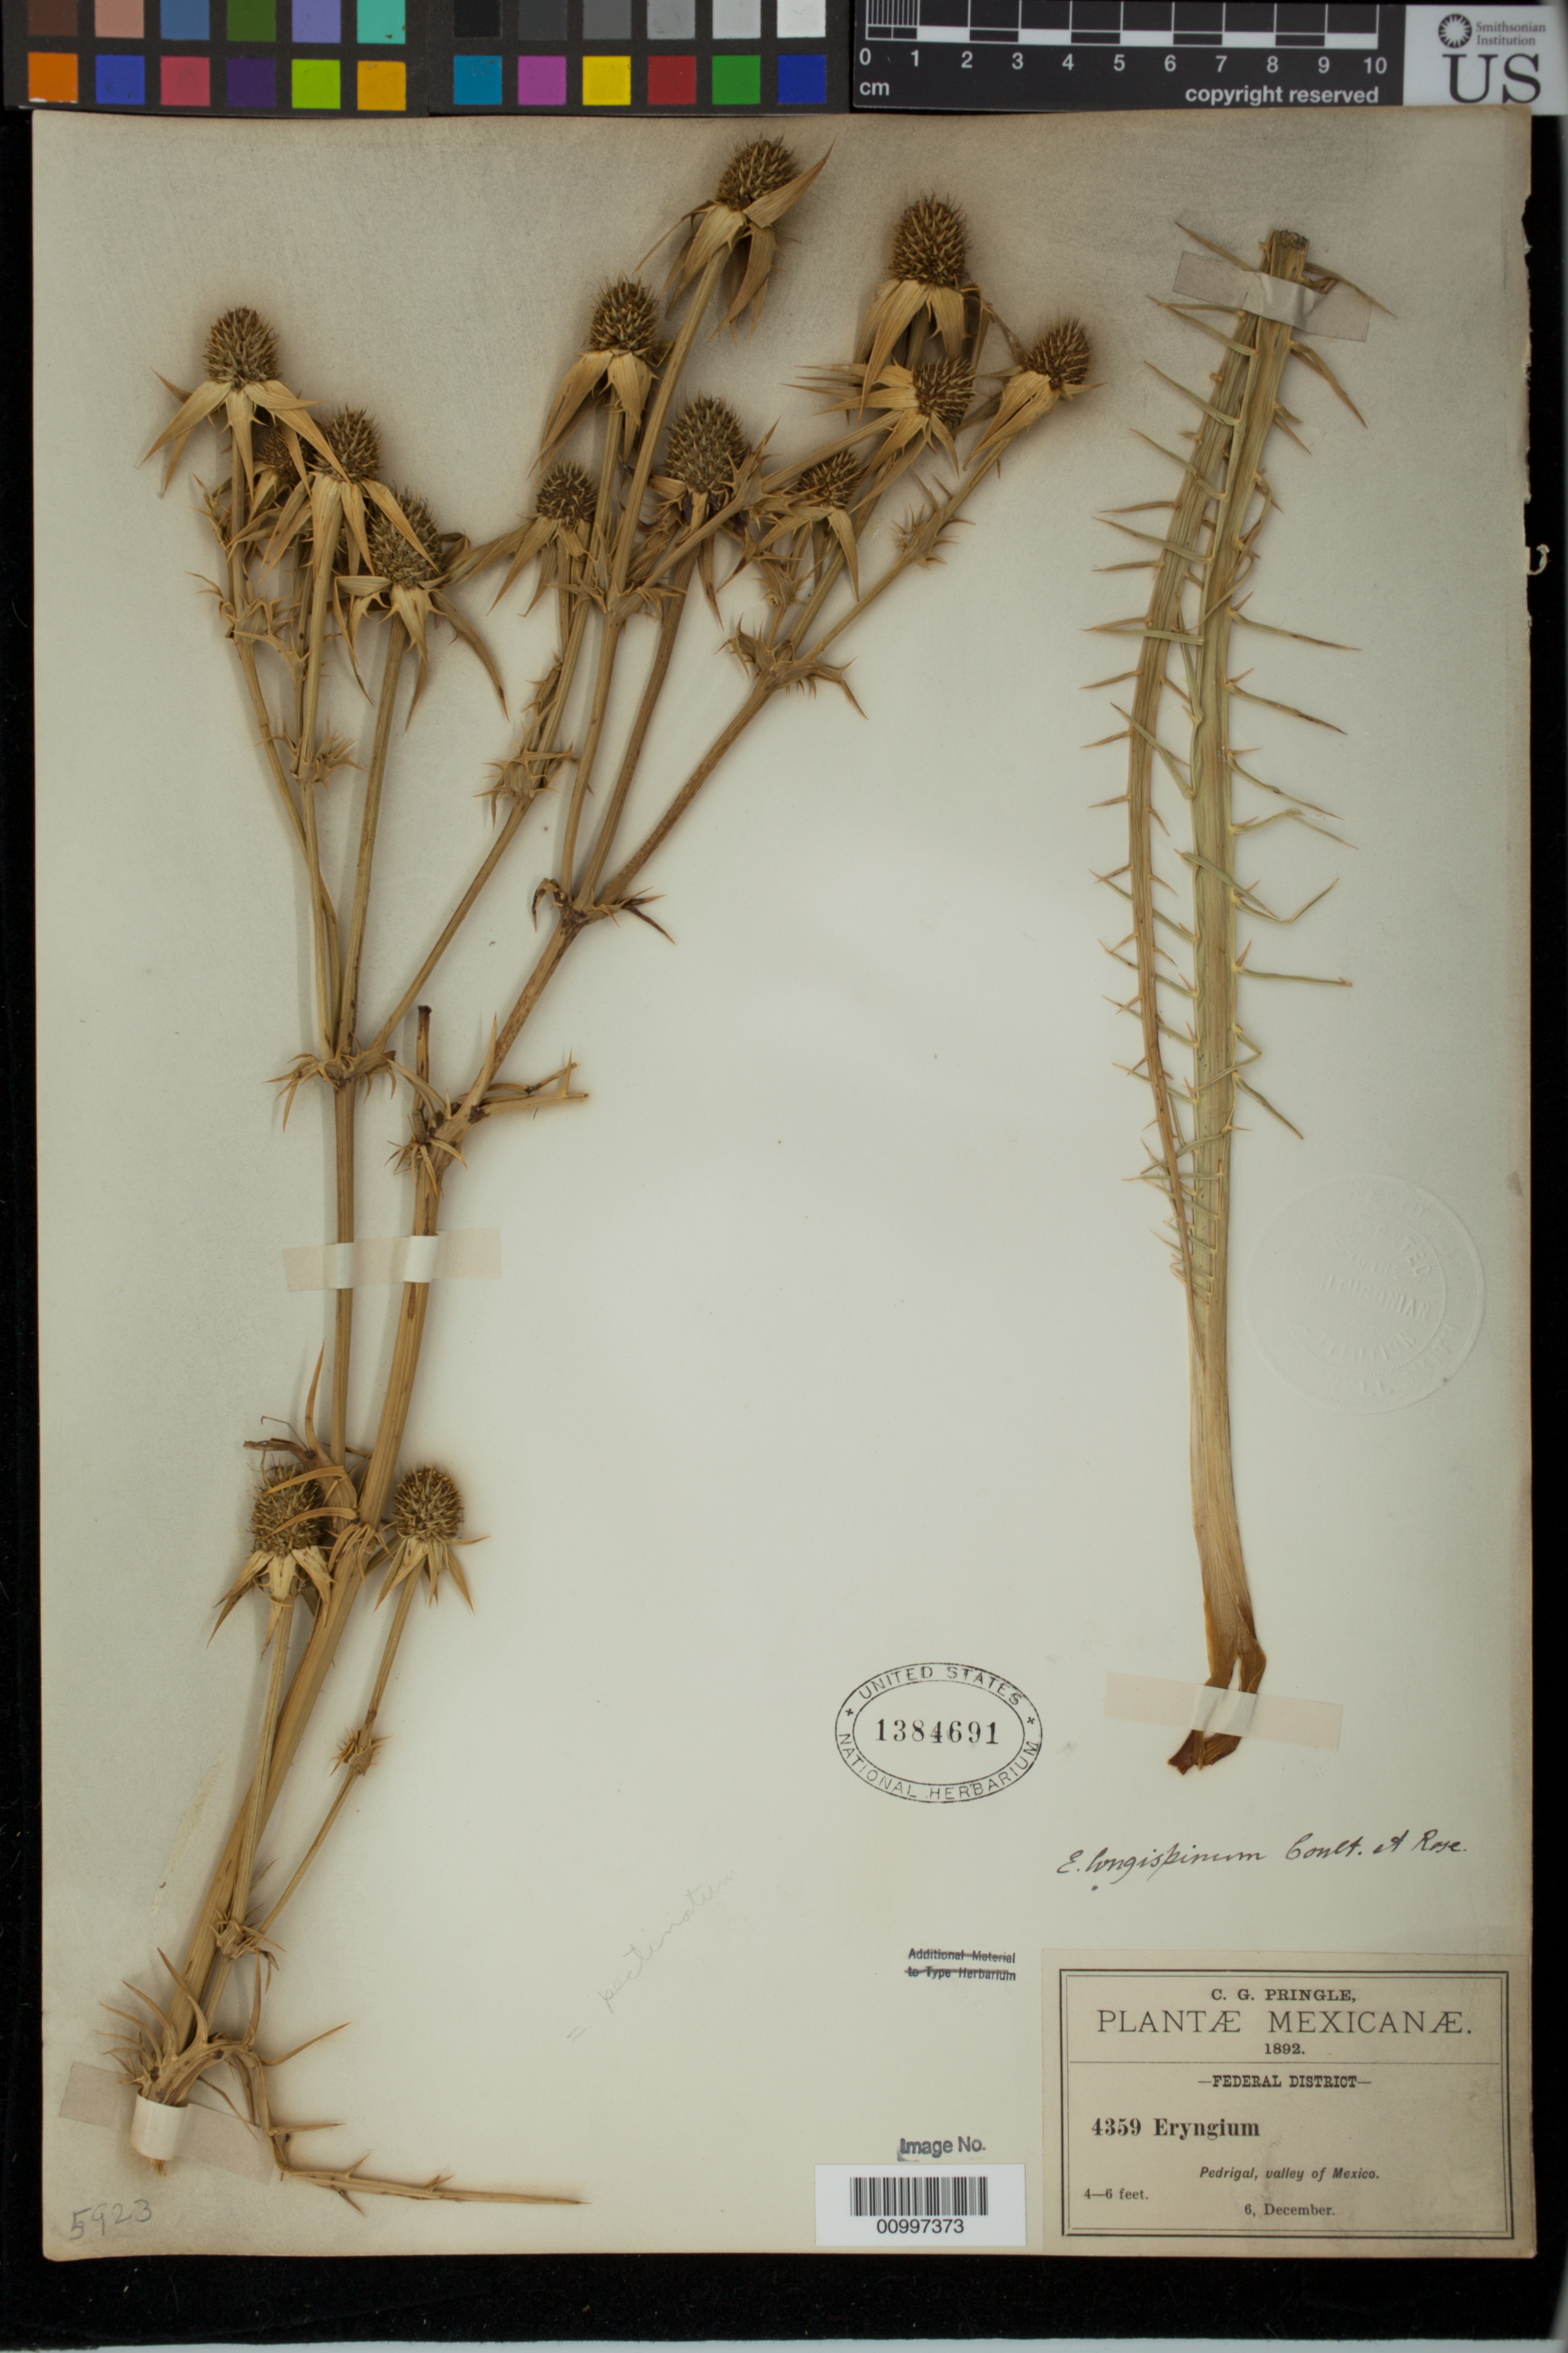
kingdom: Plantae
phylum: Tracheophyta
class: Magnoliopsida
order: Apiales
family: Apiaceae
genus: Eryngium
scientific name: Eryngium longispinum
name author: J.M. Coult. & Rose ex Hemsl.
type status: Type Collection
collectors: C. G. Pringle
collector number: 4359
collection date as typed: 06 Dec 1892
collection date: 1892-12-06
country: Mexico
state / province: Distrito Federal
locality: Pedrigal, valley of Mexico.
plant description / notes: Mathias & Constance (1941, Amer. Midl. Nat. 25: 372) cite "type" at US.; Specimen ex John Donnell Smith herbarium.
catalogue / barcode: US 1384691